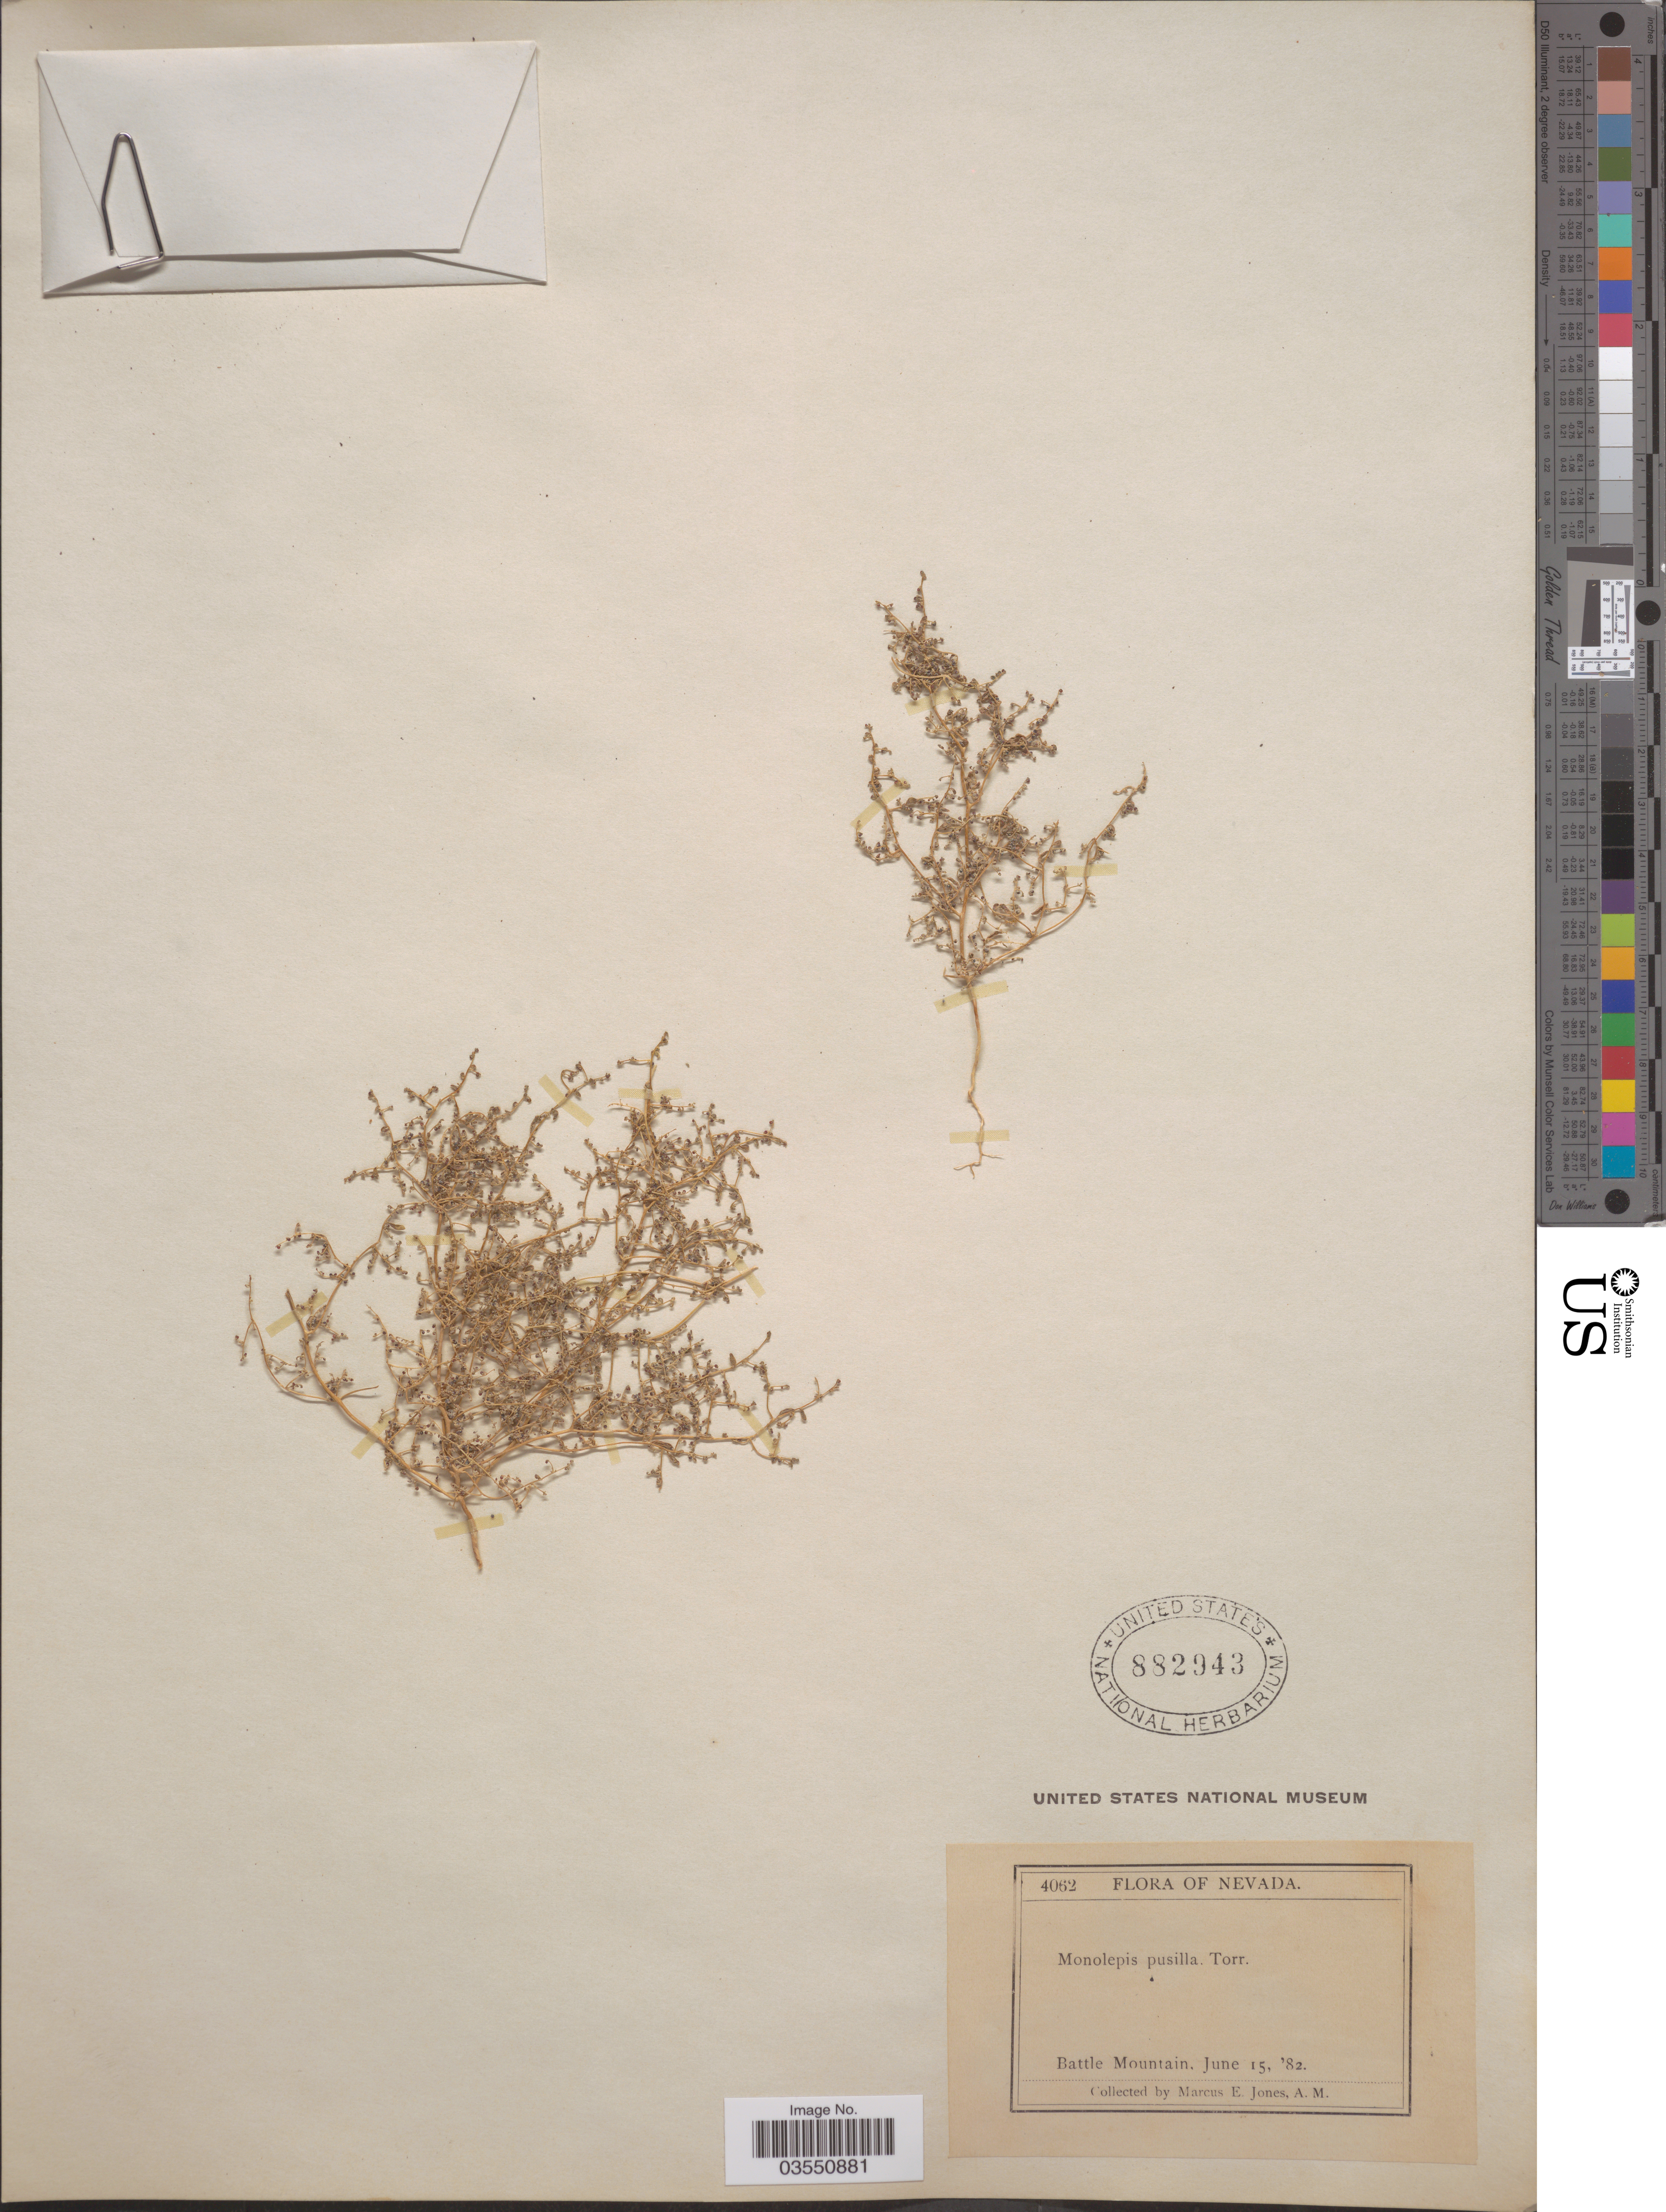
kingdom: Plantae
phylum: Tracheophyta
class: Magnoliopsida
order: Caryophyllales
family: Amaranthaceae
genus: Micromonolepis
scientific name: Micromonolepis pusilla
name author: (Torr. ex S. Watson) Ulbr.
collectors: M. E. Jones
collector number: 4062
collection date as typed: Transcribed d/m/y: 15/6/82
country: United States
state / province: Nevada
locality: Battle Mountain.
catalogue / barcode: US 882943